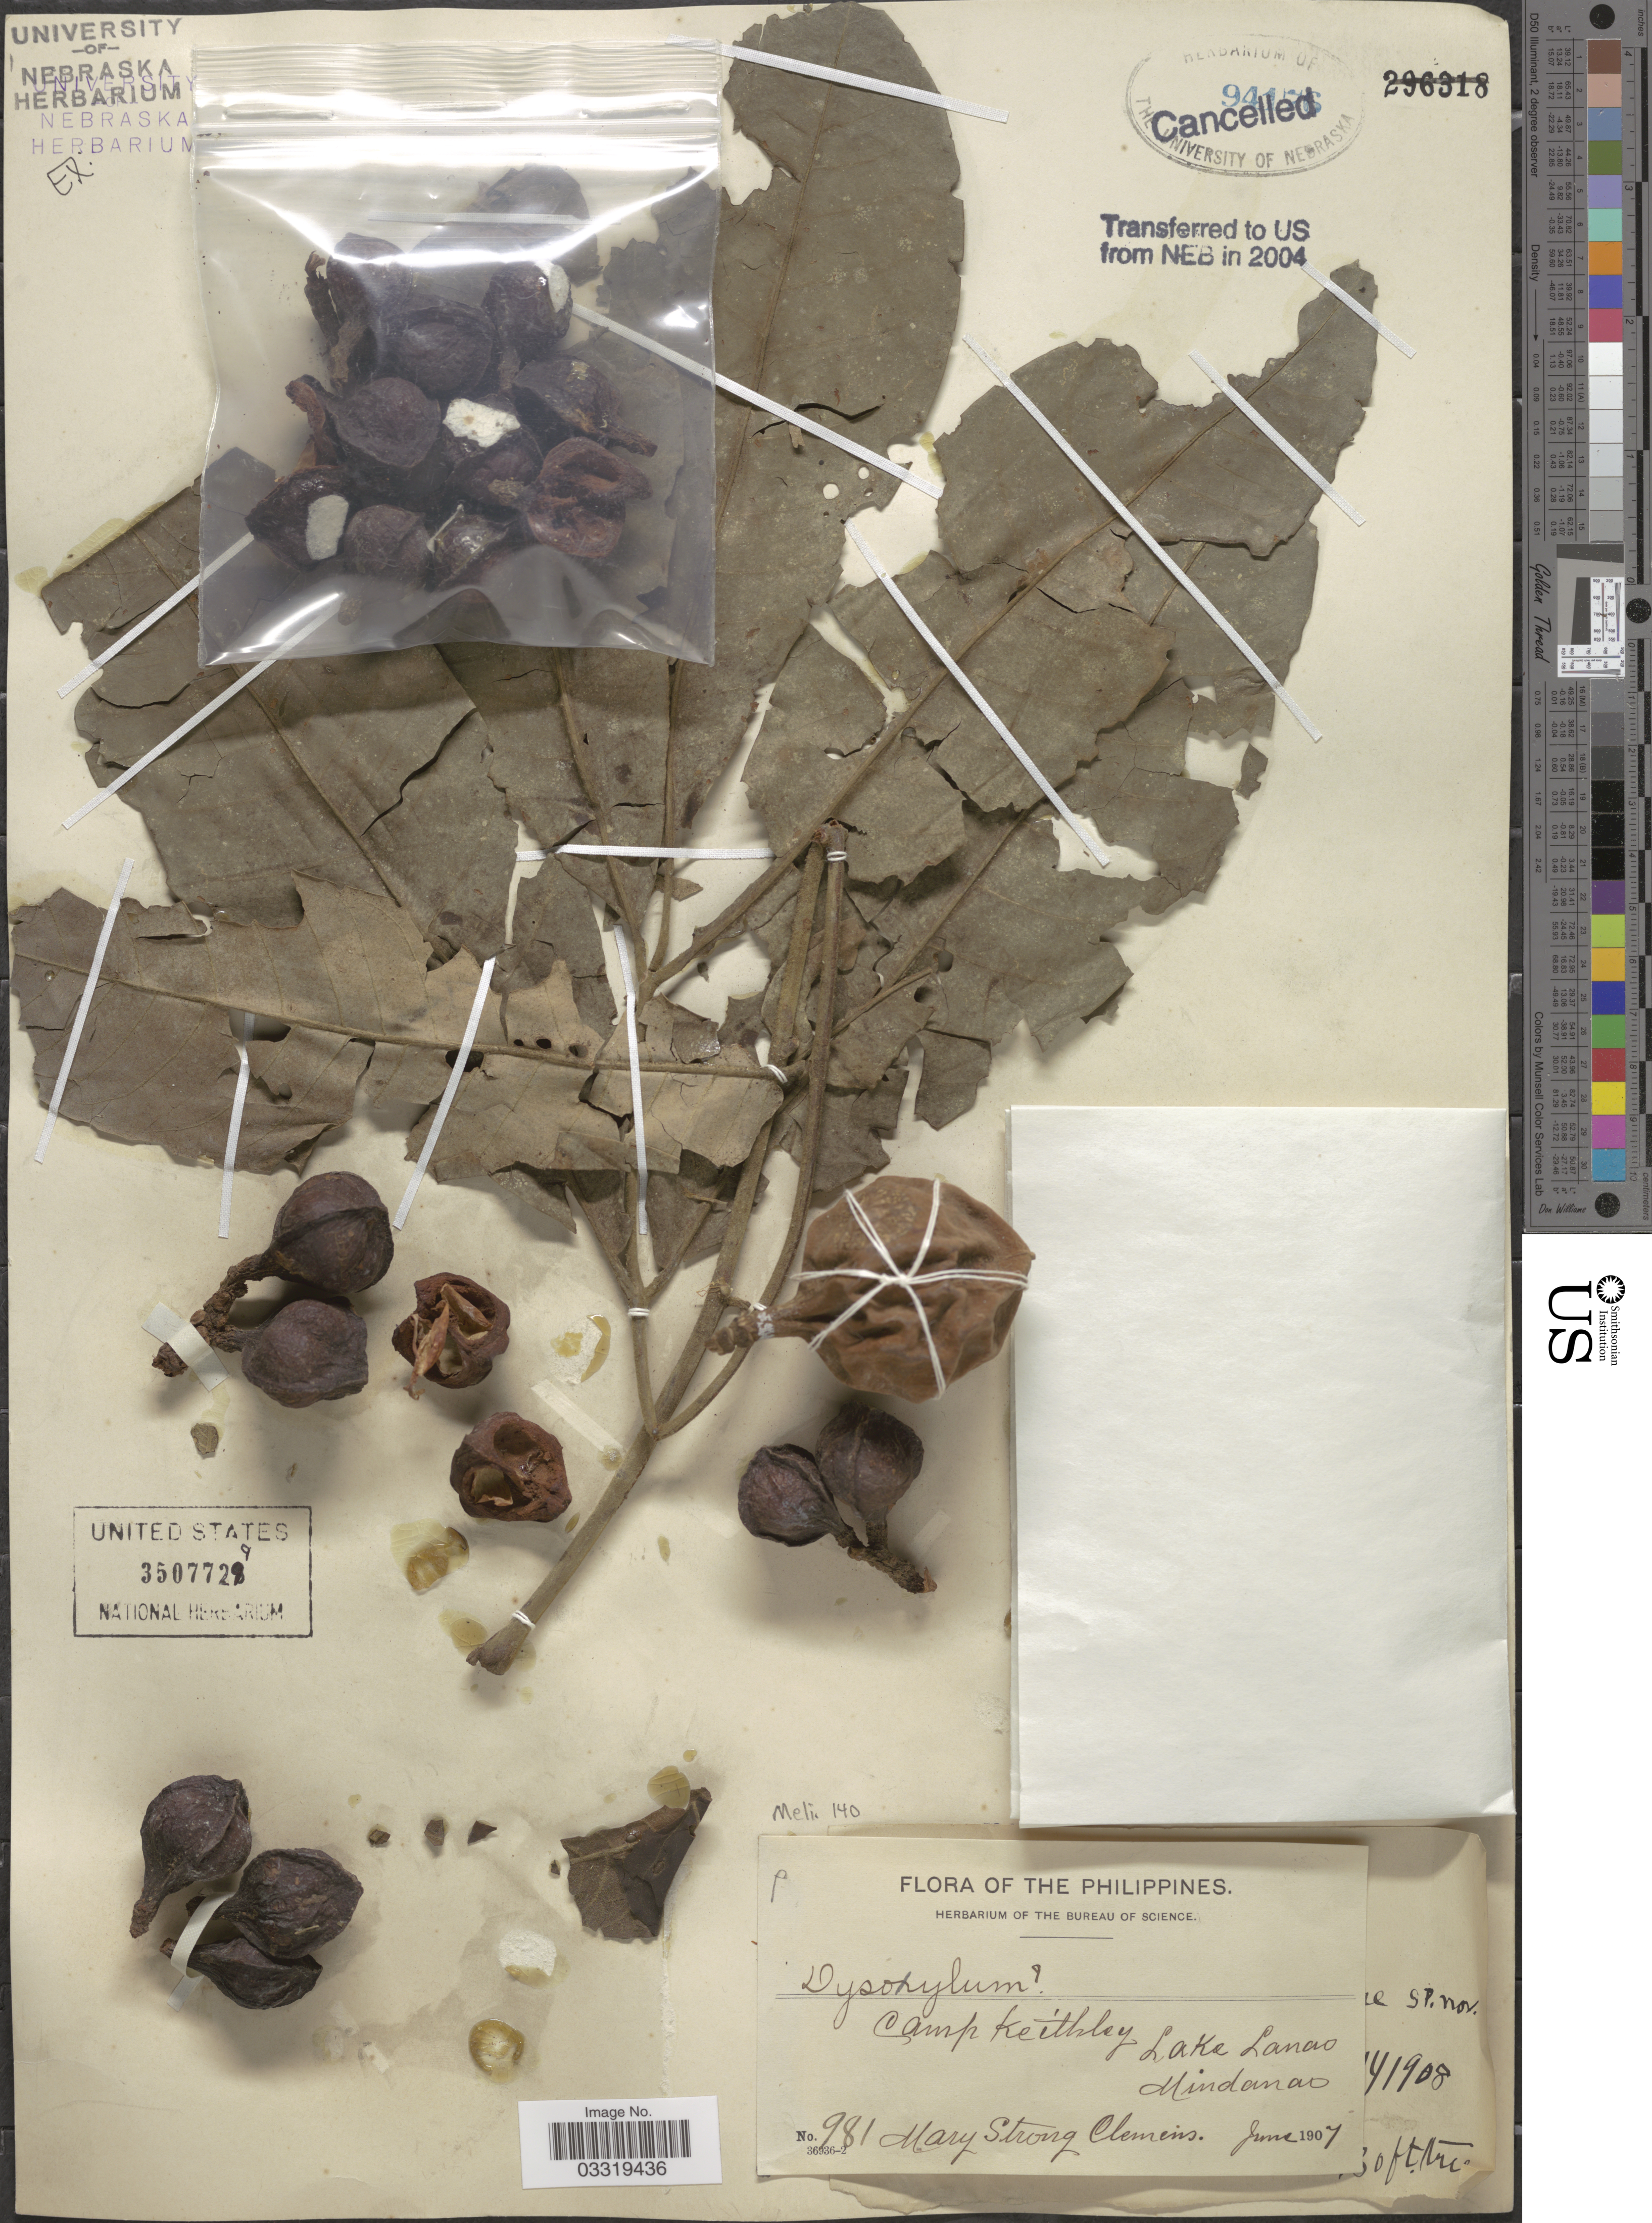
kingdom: Plantae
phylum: Tracheophyta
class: Magnoliopsida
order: Sapindales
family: Meliaceae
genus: Dysoxylum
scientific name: Dysoxylum sp.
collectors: M. S. Clemens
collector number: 981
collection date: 1907-06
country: Philippines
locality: Camp Keithley, Lake Lanao, Mindanao.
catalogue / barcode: US 3507729